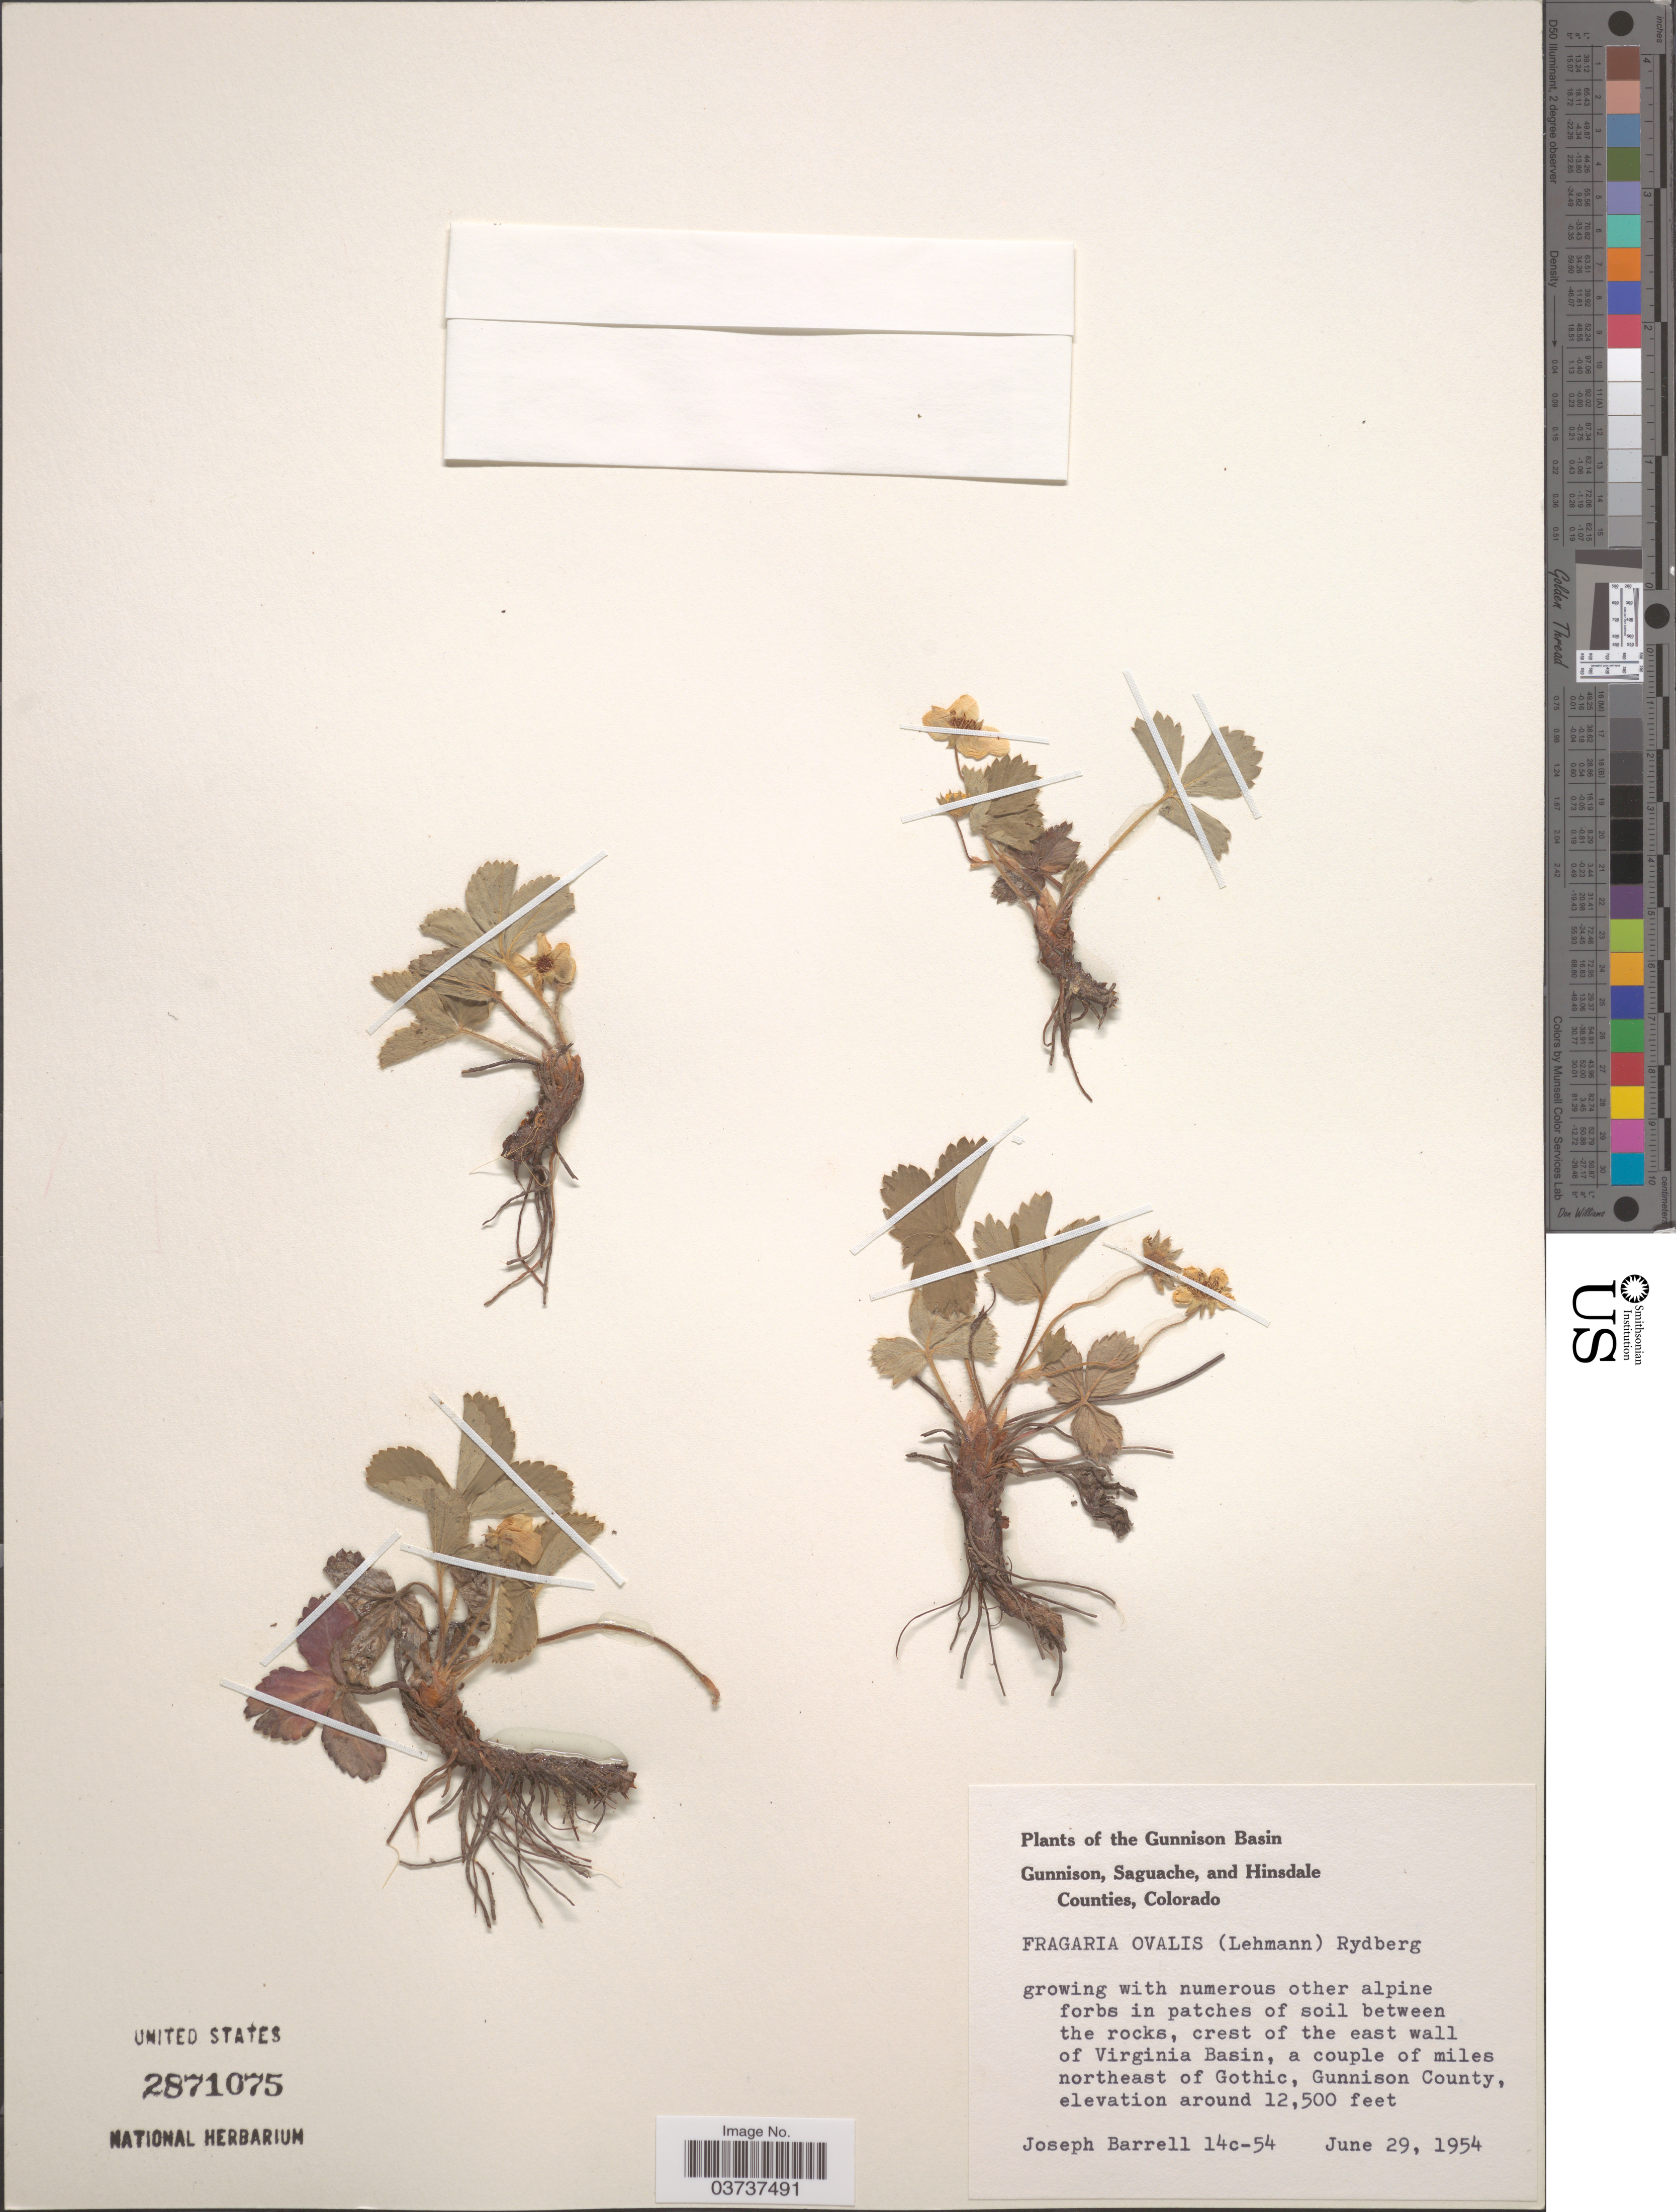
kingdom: Plantae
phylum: Tracheophyta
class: Magnoliopsida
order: Rosales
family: Rosaceae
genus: Fragaria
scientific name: Fragaria virginiana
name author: Mill.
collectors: J. Barrell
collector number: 14c-54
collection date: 1954-06-29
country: United States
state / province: Colorado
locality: The Gunnison Basin. Between the rocks, crest of the east wall of Virginia Basin, a couple of miles northeast of Gothic, Gunnison County.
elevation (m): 3810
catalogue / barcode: US 2871075